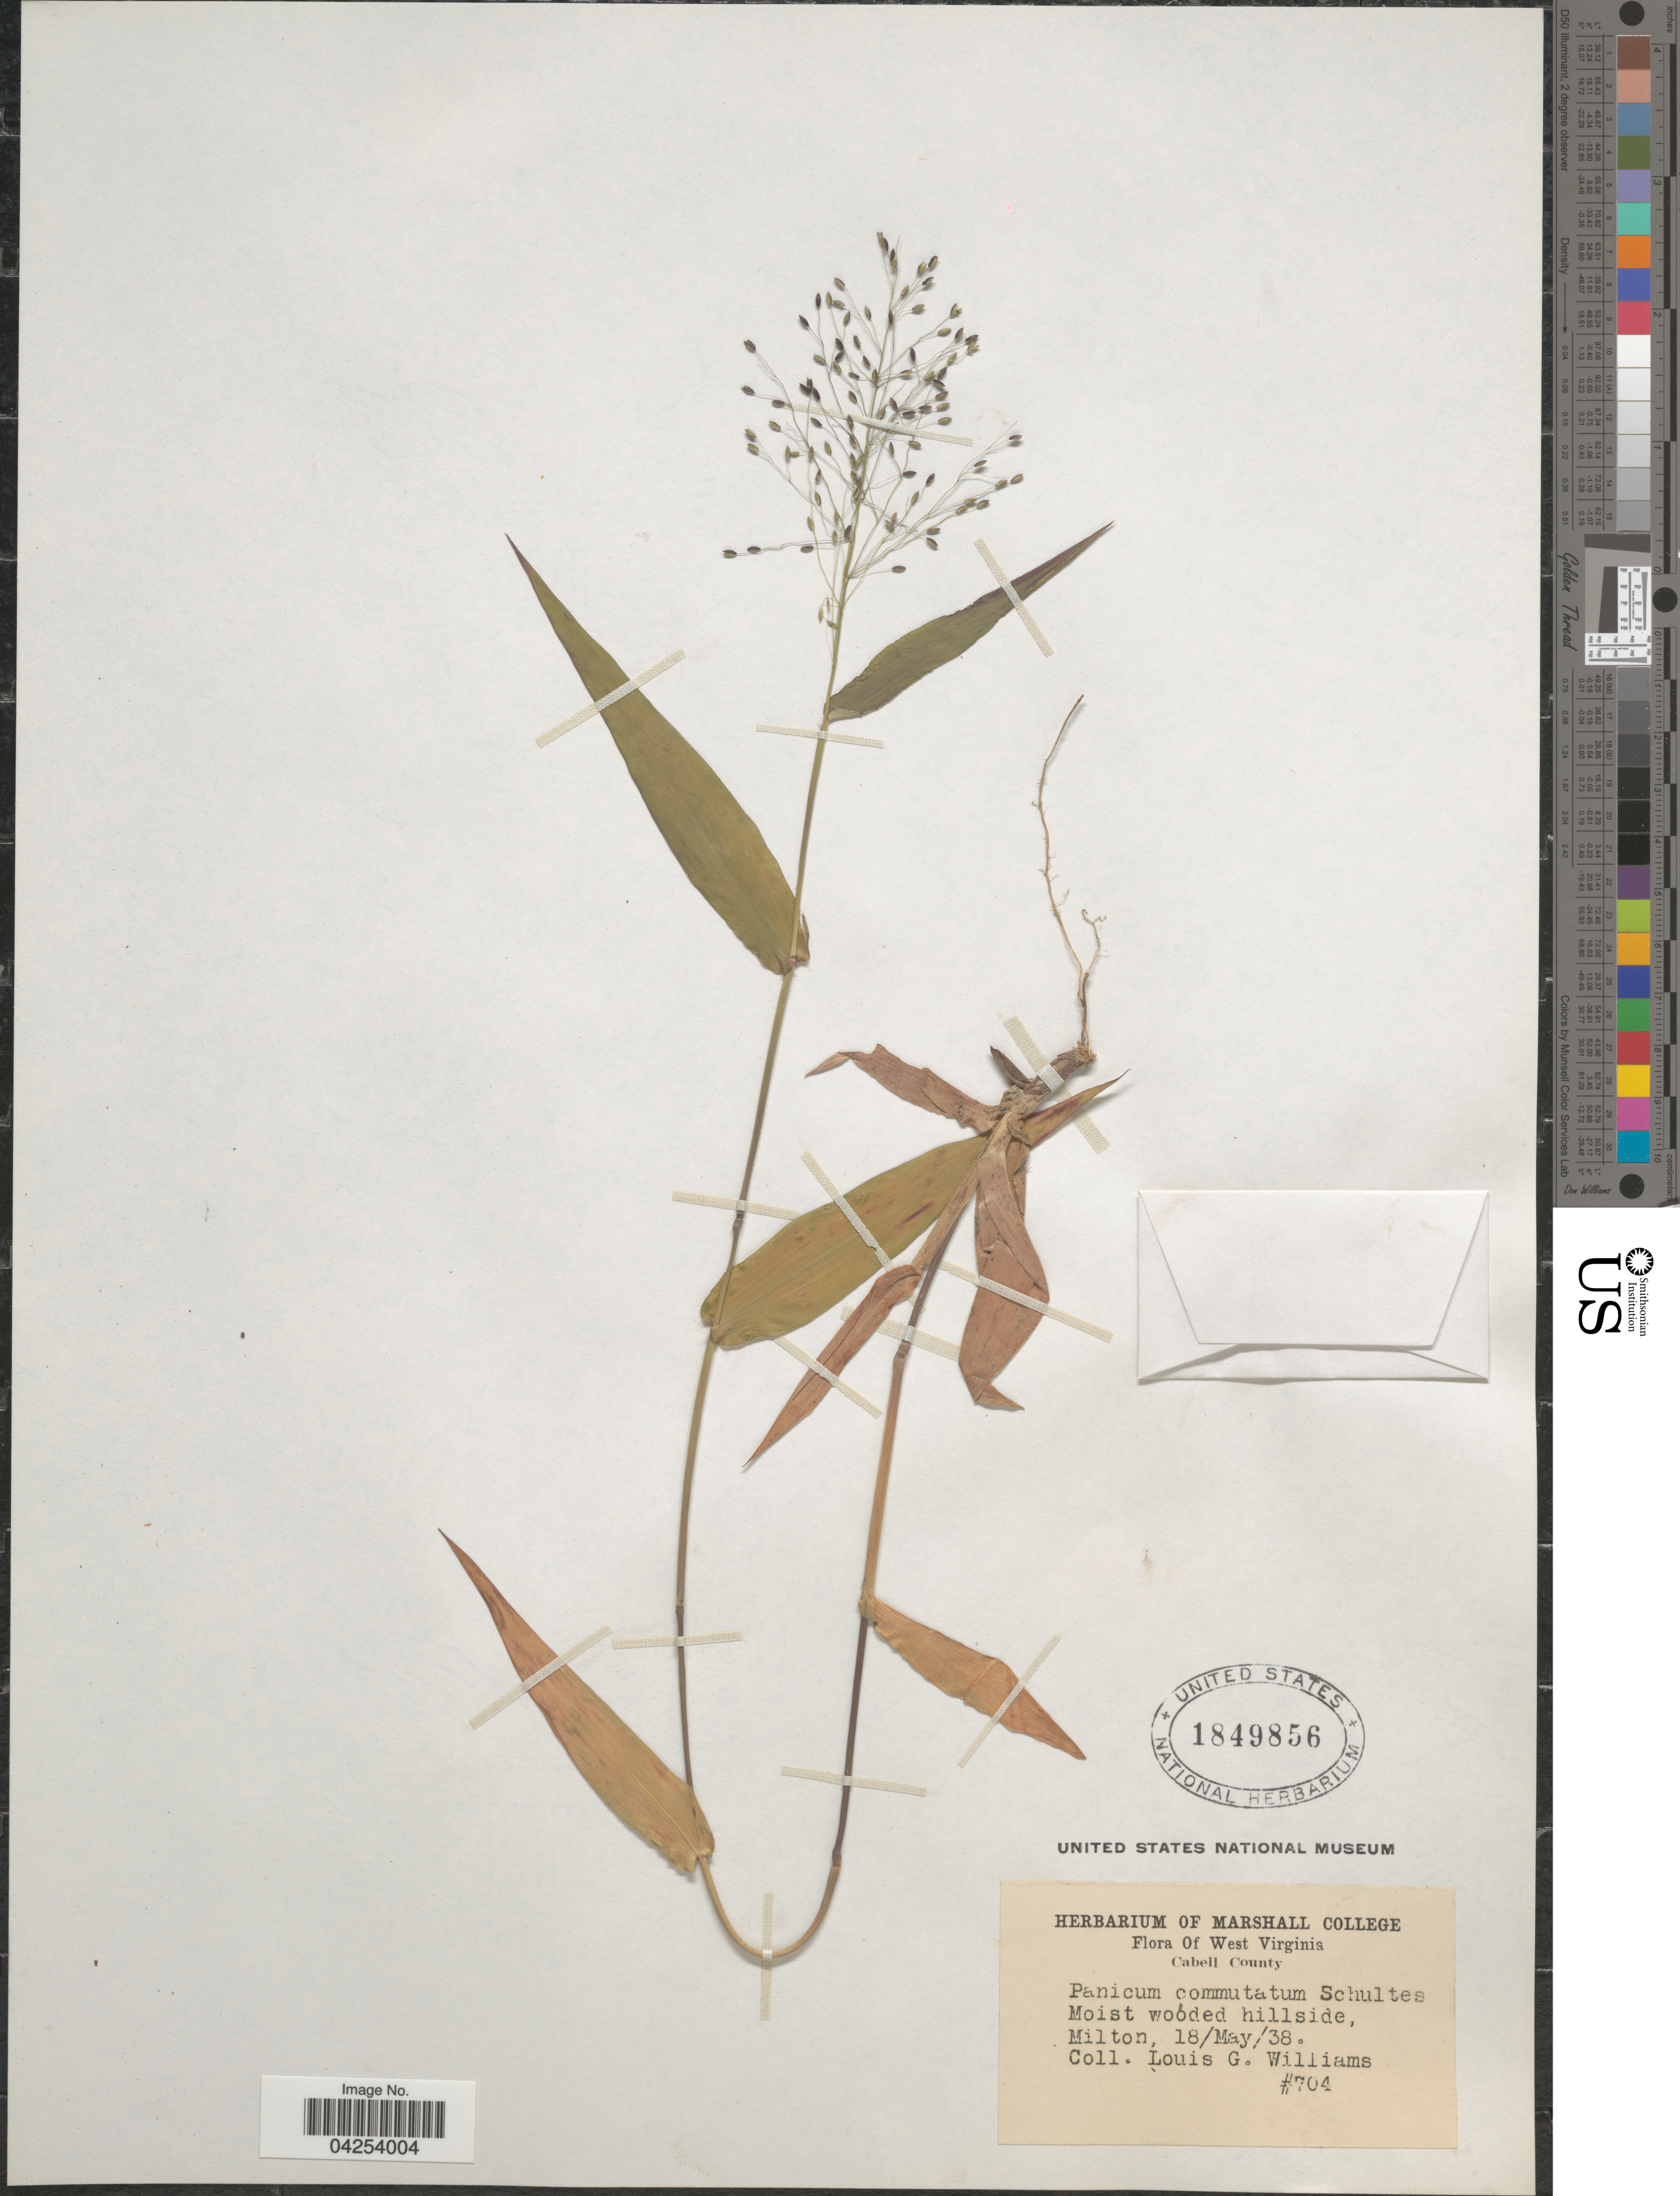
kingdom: Plantae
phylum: Tracheophyta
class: Liliopsida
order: Poales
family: Poaceae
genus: Dichanthelium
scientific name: Dichanthelium commutatum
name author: (Schult.) Gould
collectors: L. G. Williams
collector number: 704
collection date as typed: Transcribed d/m/y: 18/5/38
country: United States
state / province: West Virginia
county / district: Cabell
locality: Cabell County. Moist wooded hillside, Milton.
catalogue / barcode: US 1849856